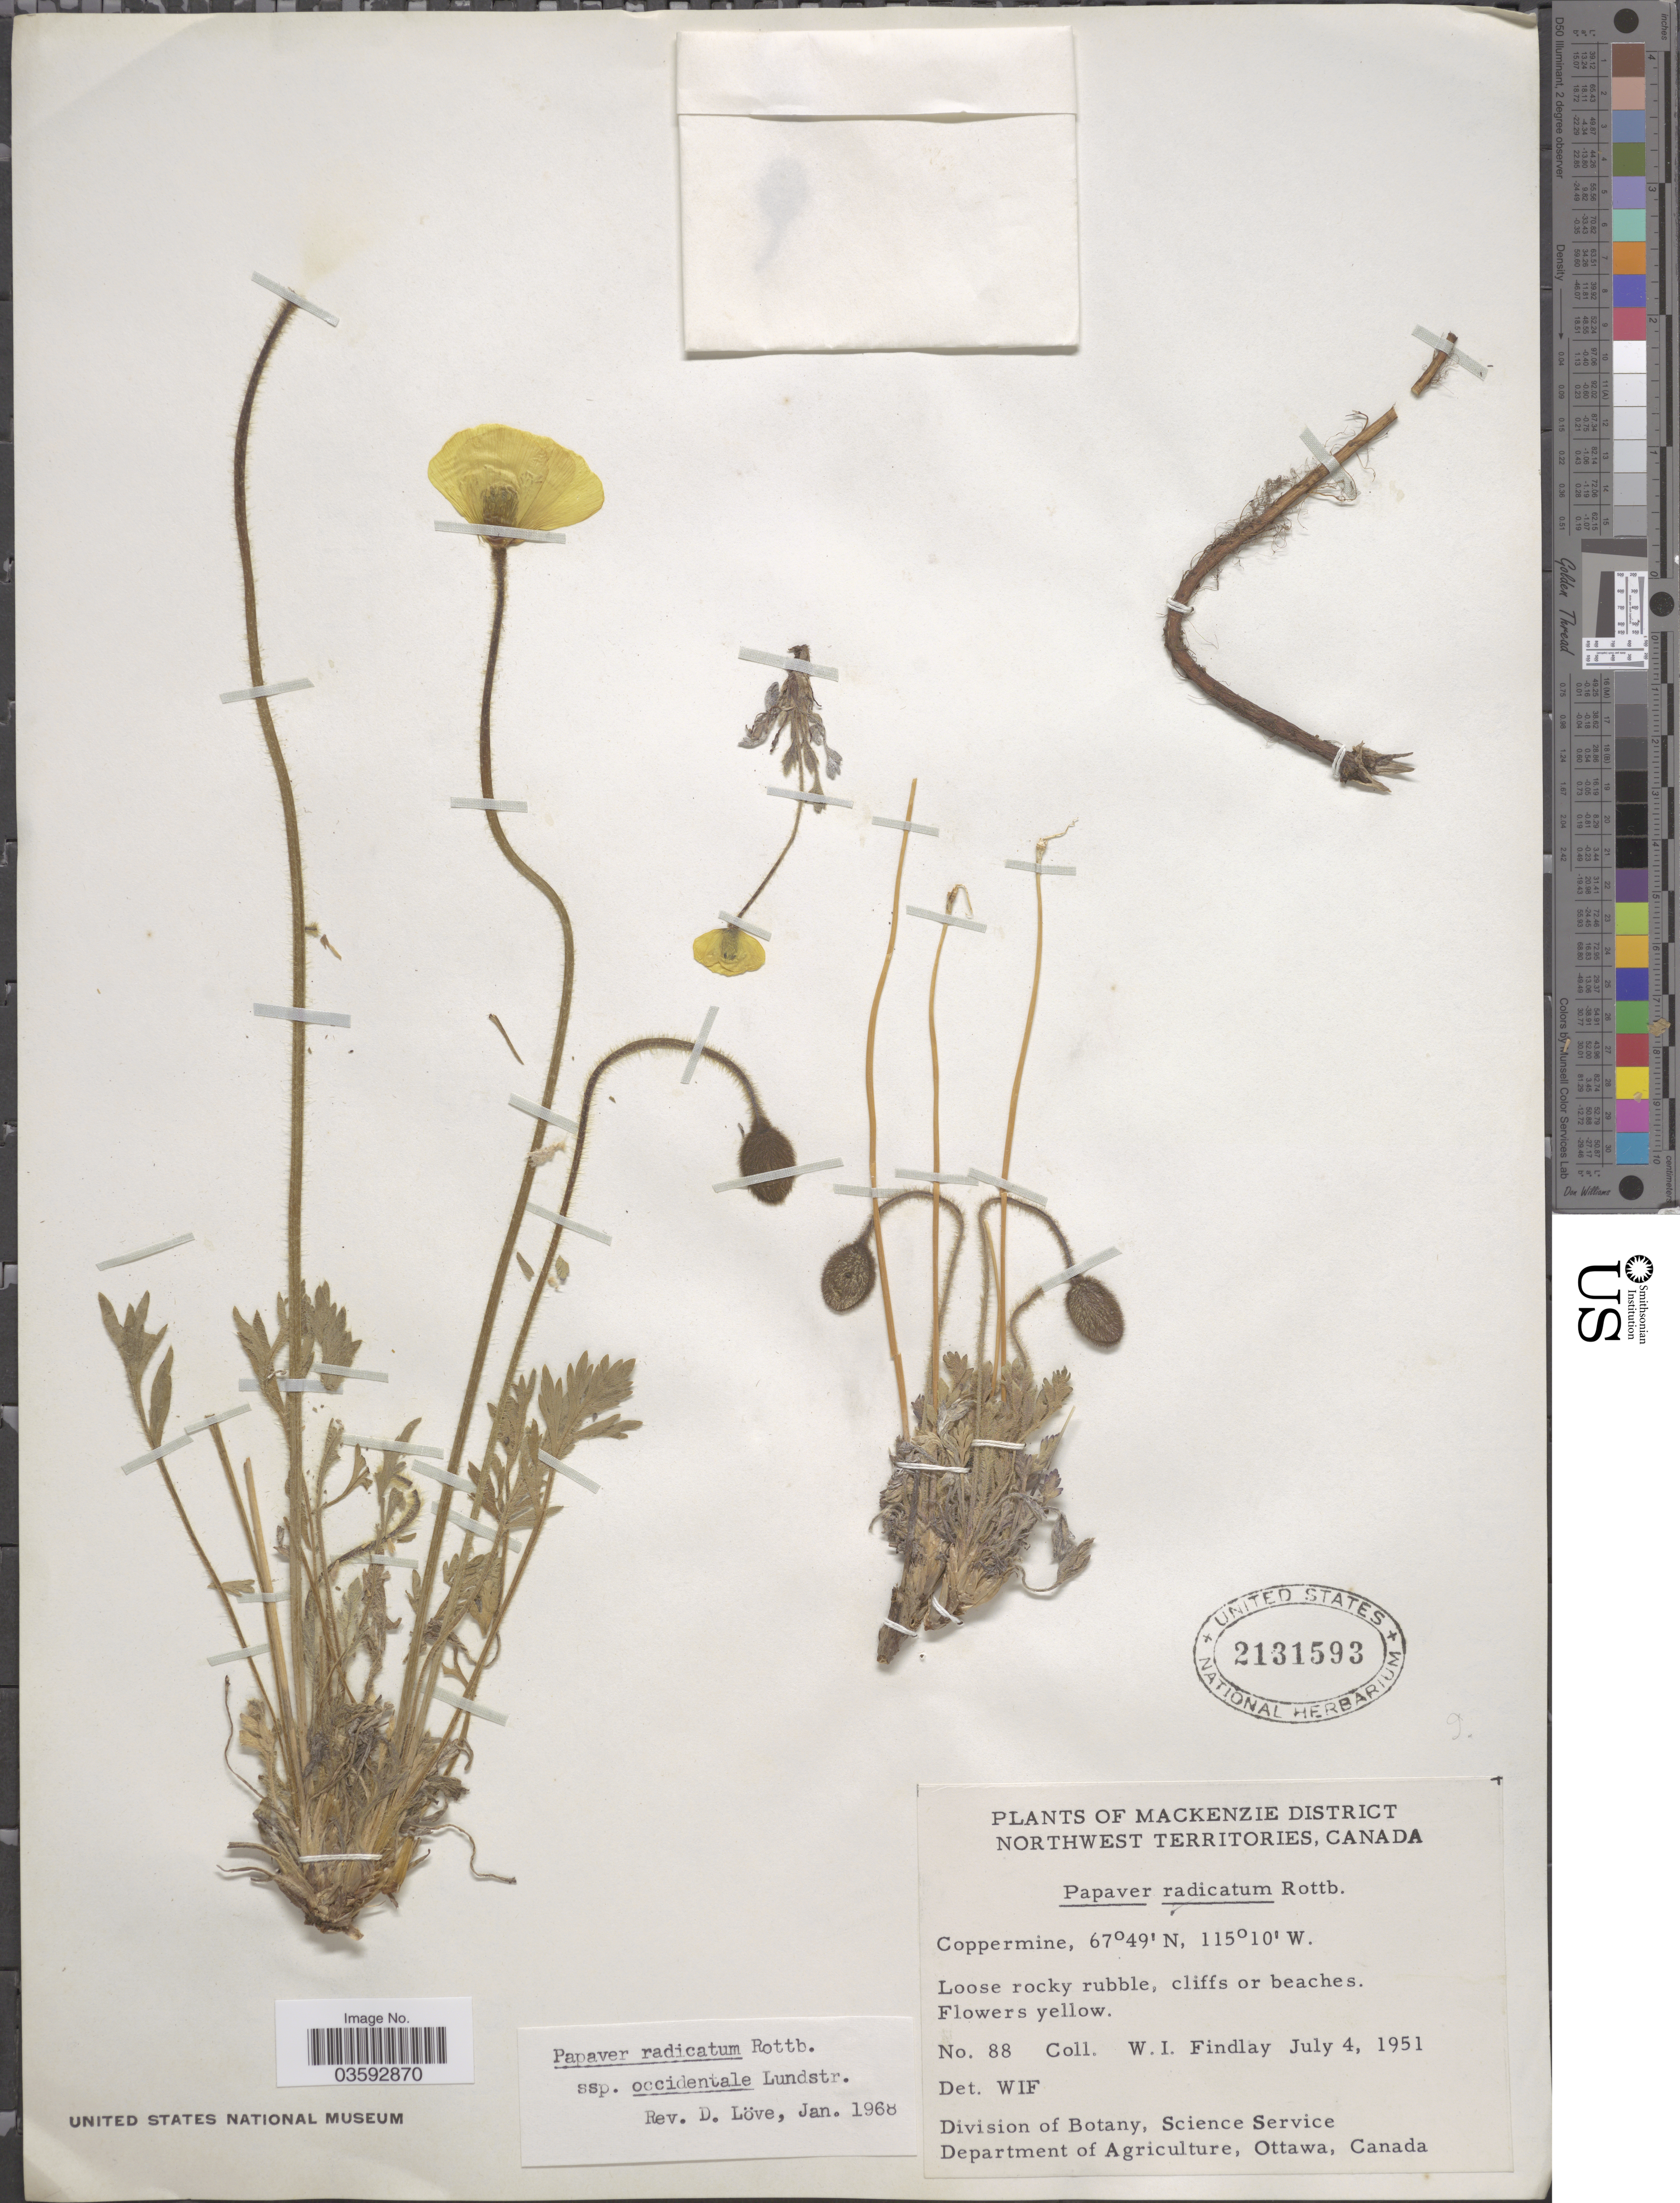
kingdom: Plantae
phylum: Tracheophyta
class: Magnoliopsida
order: Ranunculales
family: Papaveraceae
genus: Papaver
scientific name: Papaver radicatum subsp. occidentale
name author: Lundstr.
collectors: W. Findlay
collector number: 88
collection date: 1951-07-04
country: Canada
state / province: Northwest Territories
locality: Mackenzie District. Coppermine.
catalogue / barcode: US 2131593